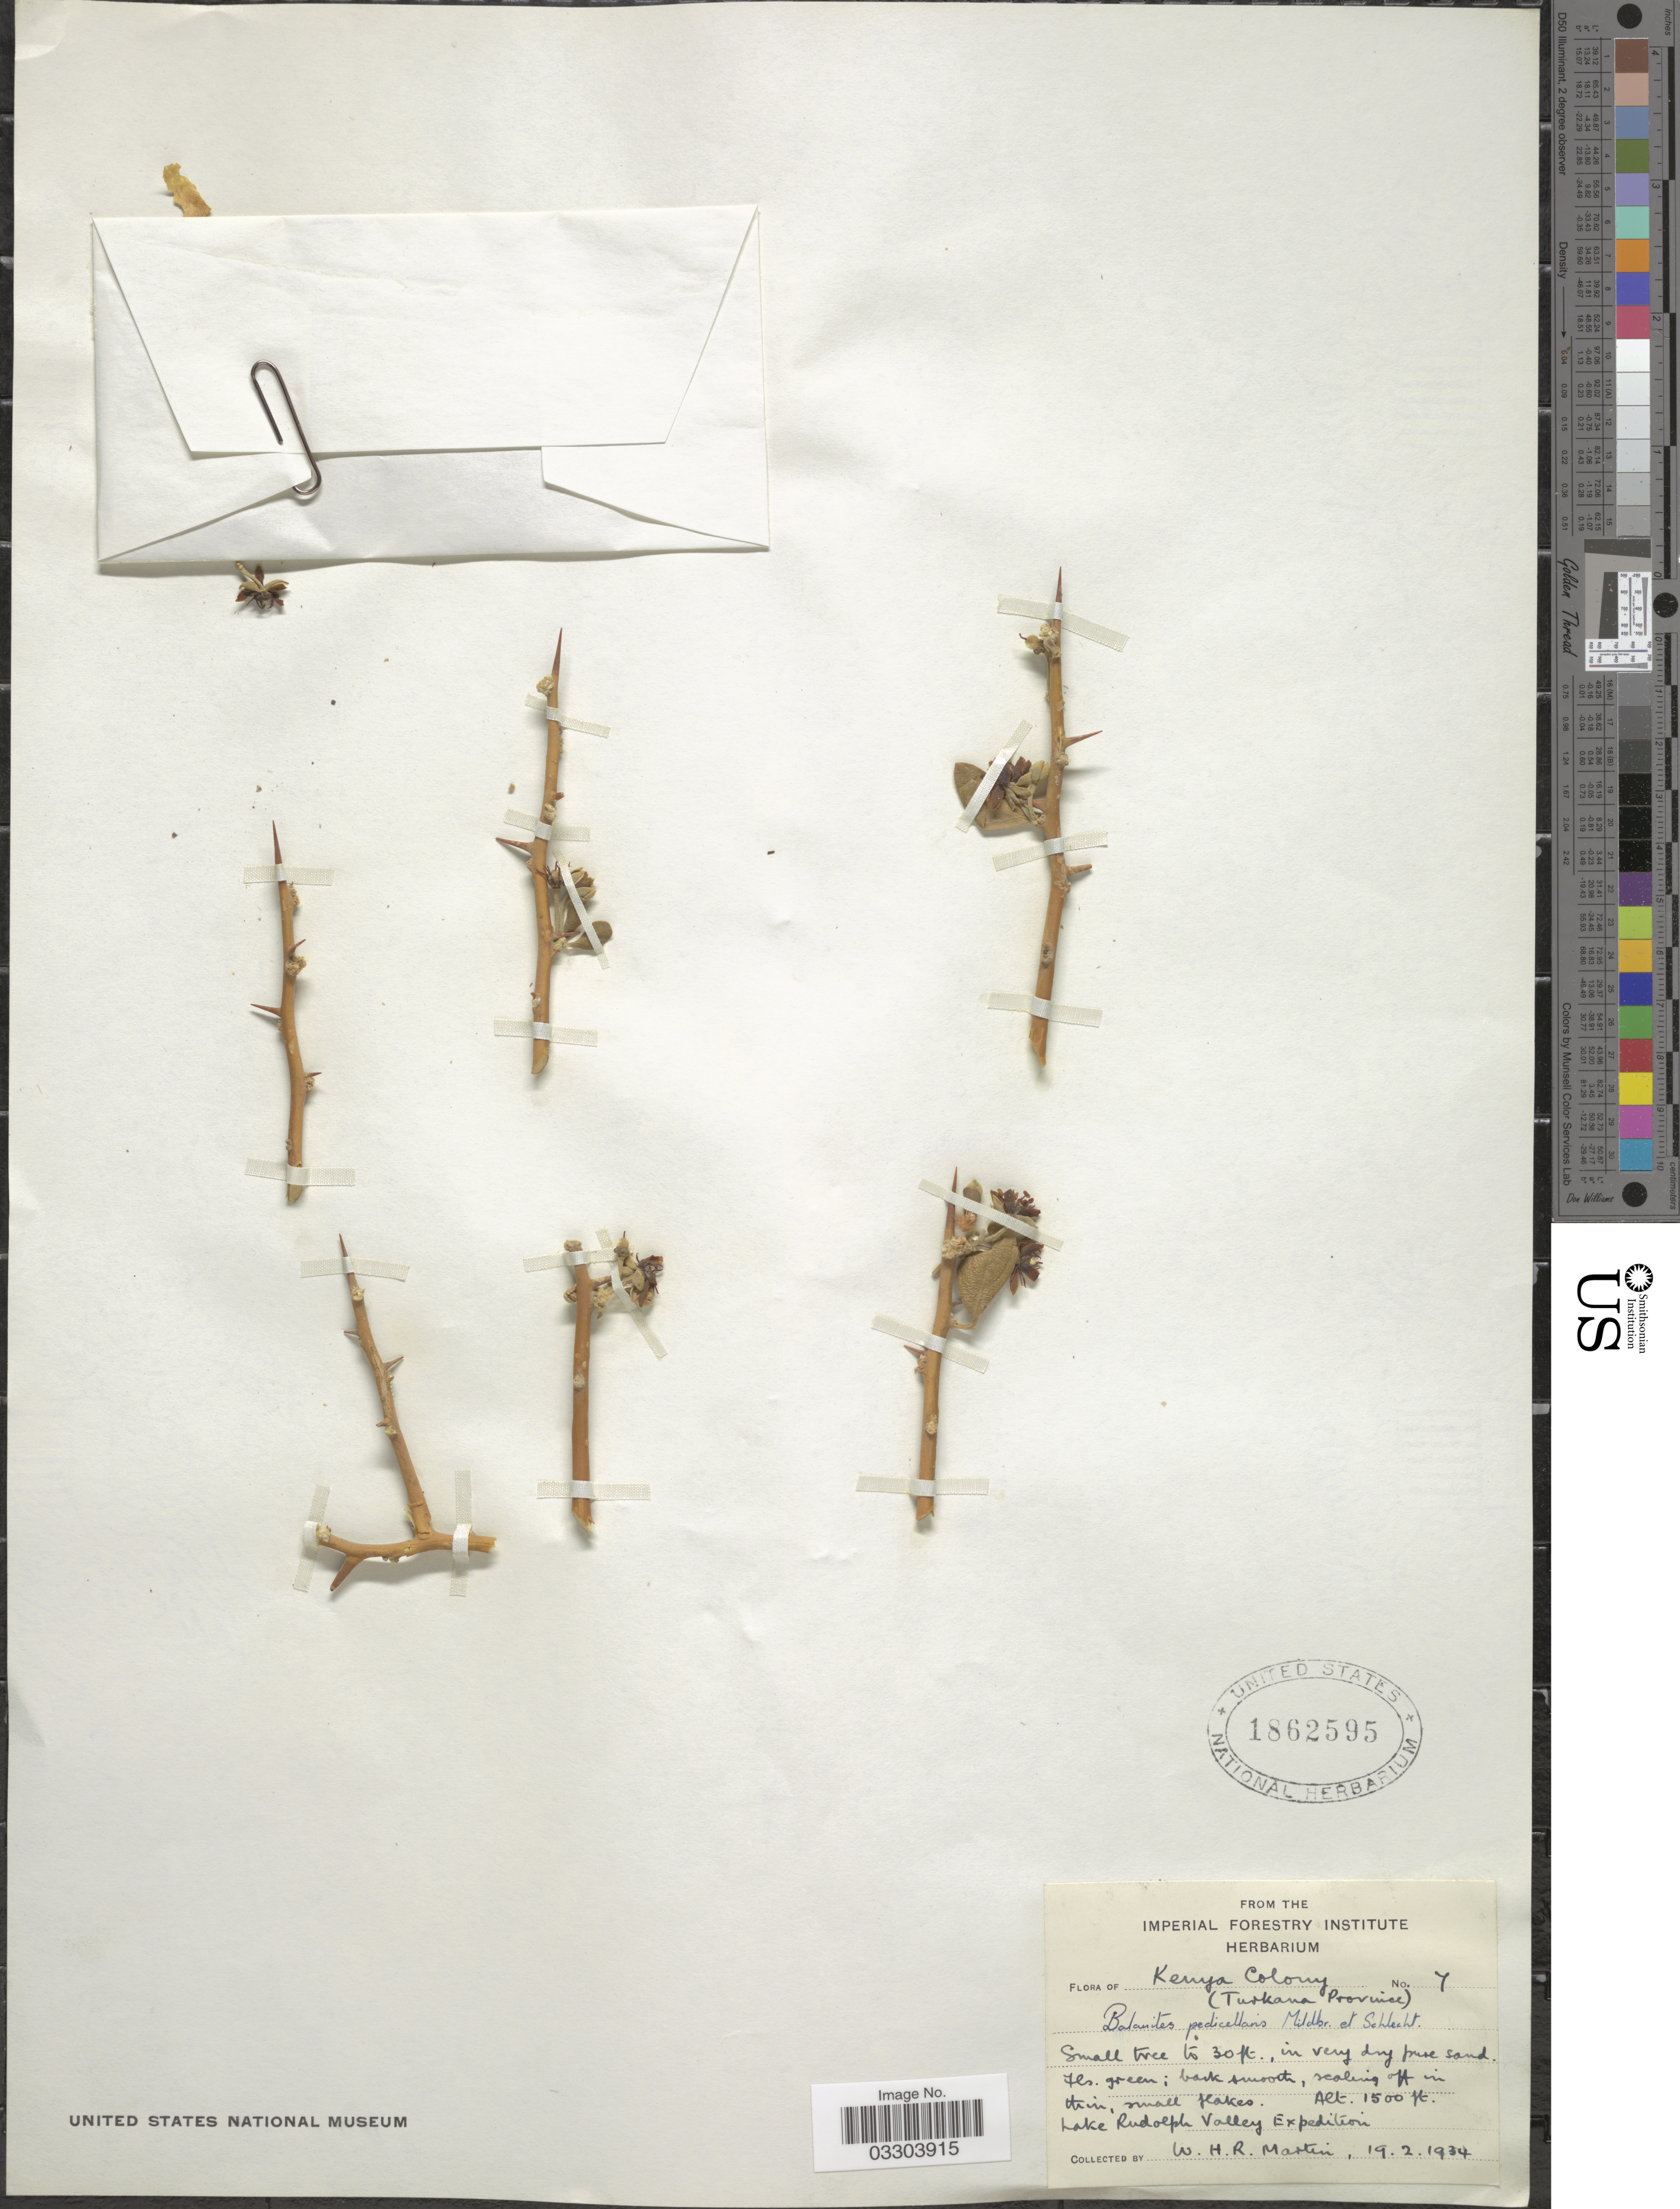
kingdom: Plantae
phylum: Tracheophyta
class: Magnoliopsida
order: Zygophyllales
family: Zygophyllaceae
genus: Balanites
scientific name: Balanites pedicellaris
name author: Mildbr. & Schltr.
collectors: W. Martin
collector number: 7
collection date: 1934-02-19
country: Kenya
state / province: Turkana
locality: Kenya Colony.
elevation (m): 457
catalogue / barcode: US 1862595